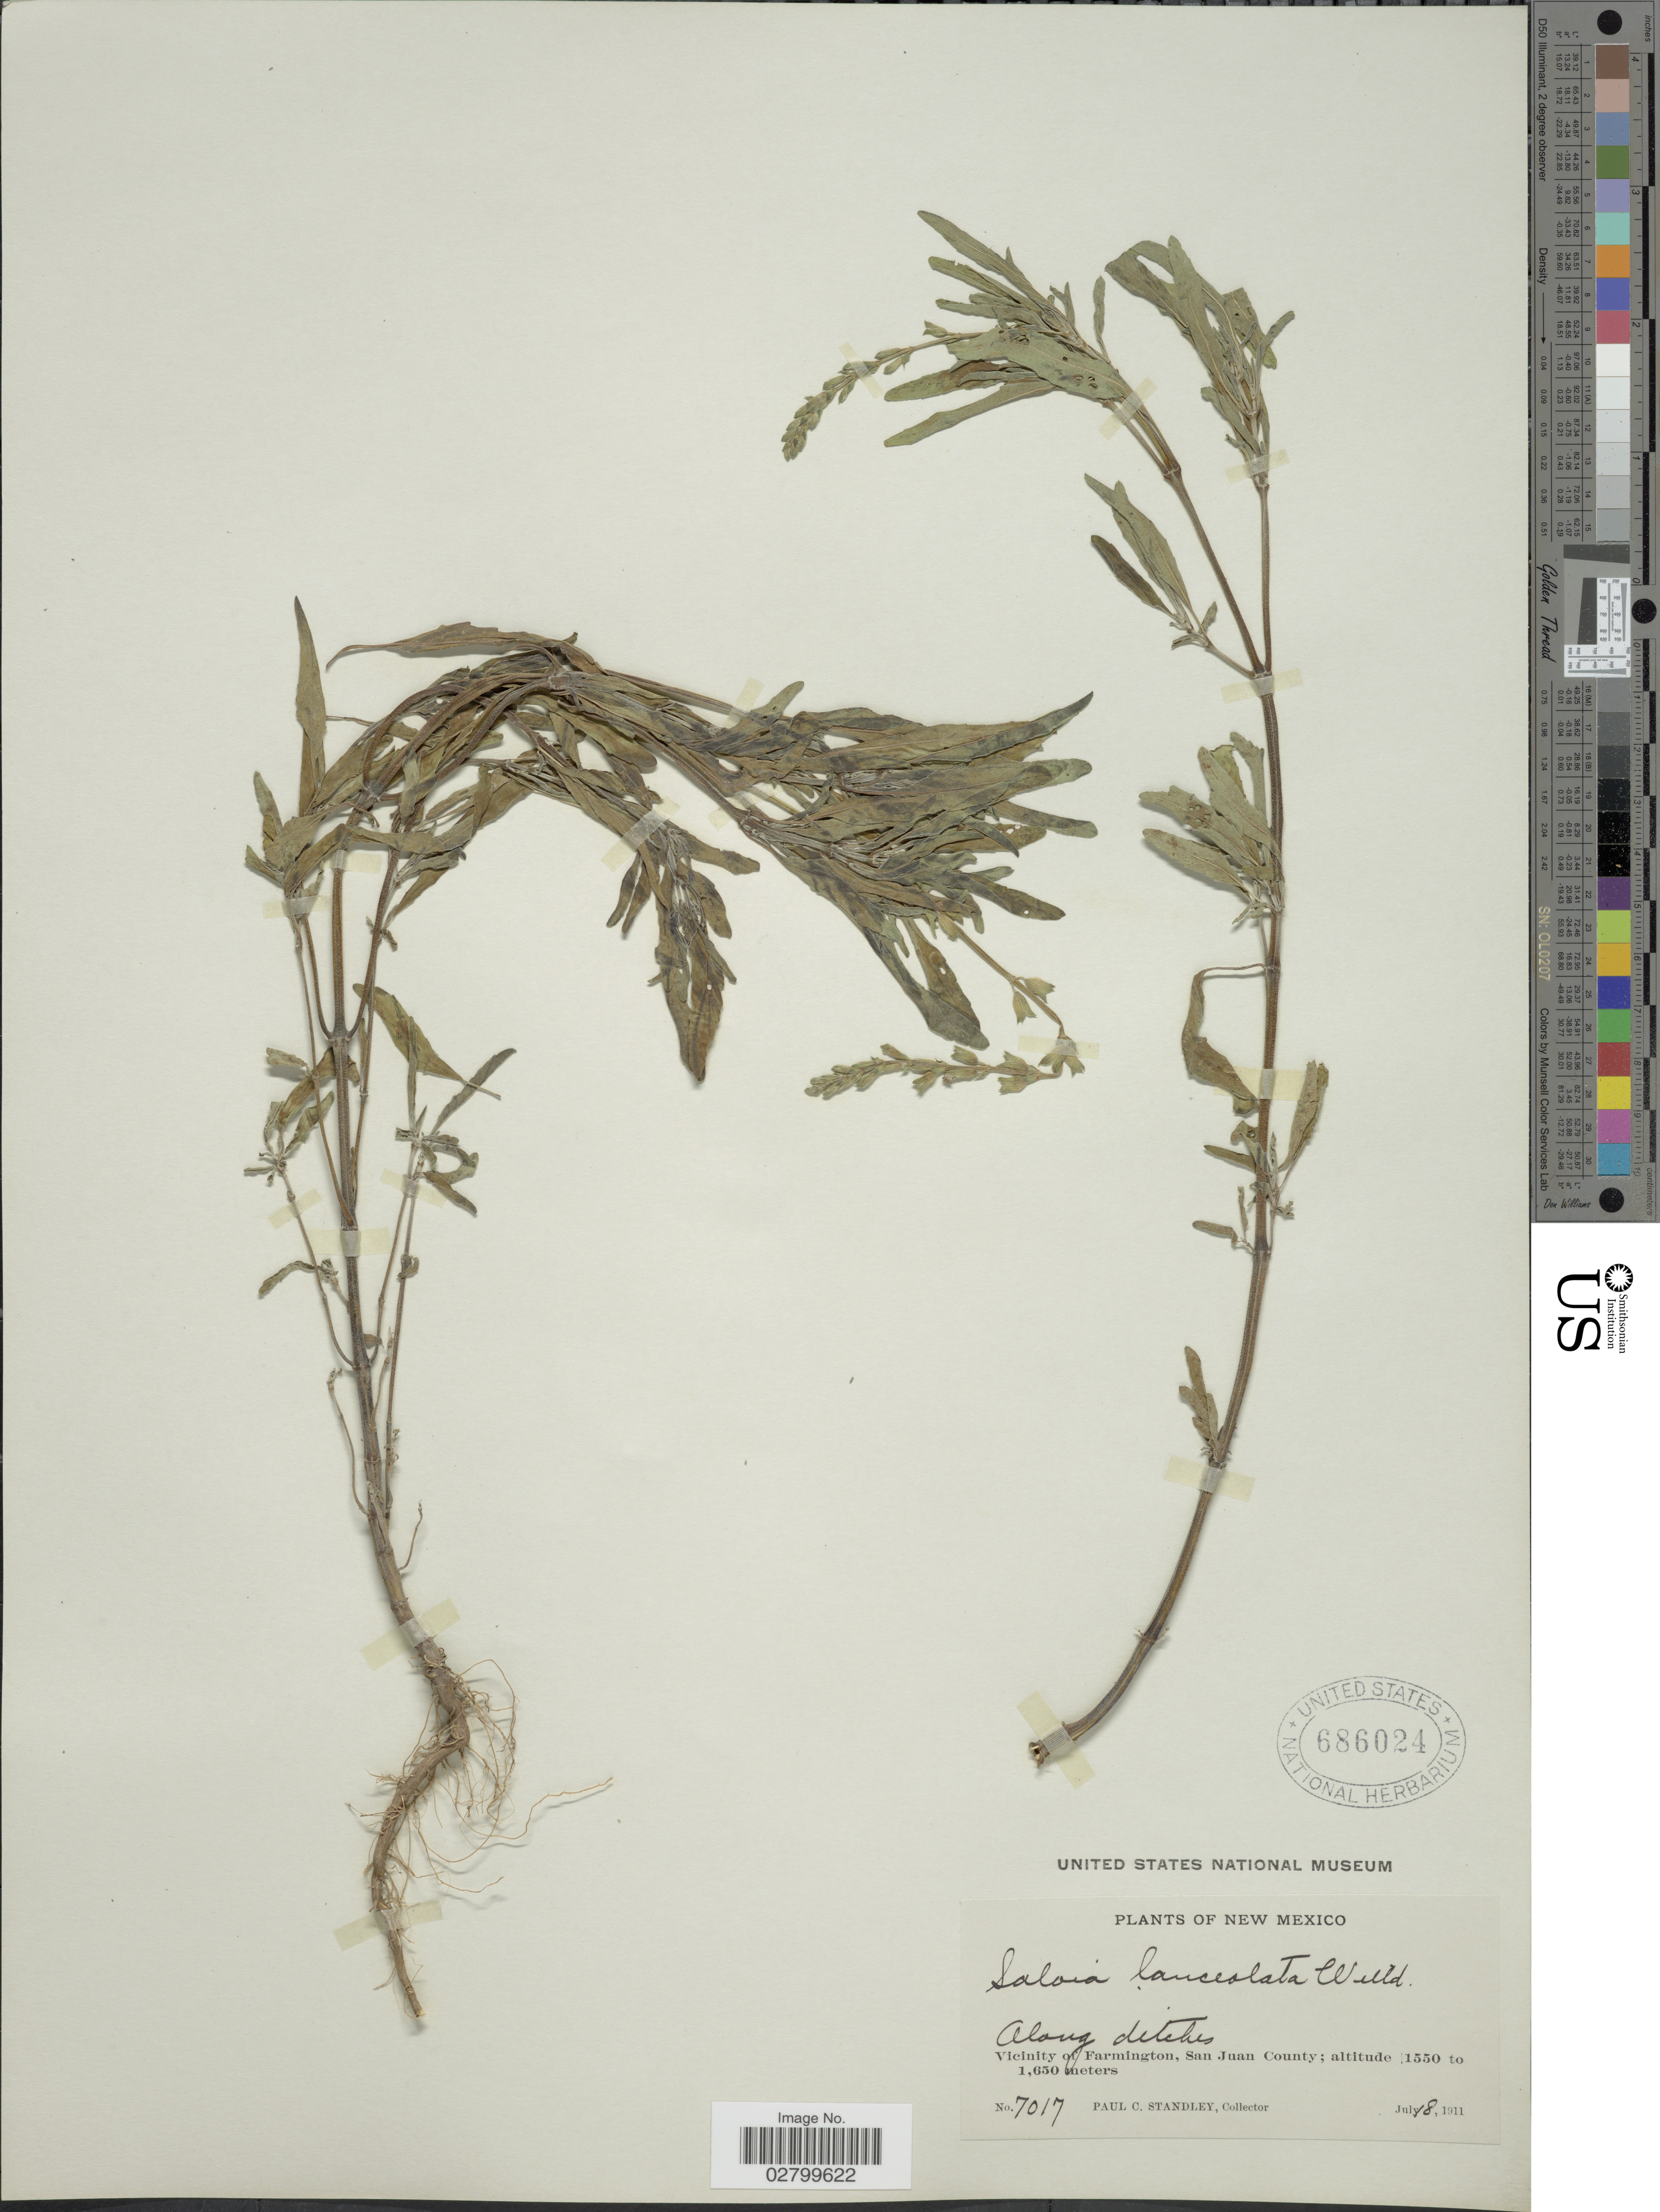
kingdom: Plantae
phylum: Tracheophyta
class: Magnoliopsida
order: Lamiales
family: Lamiaceae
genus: Salvia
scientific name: Salvia lanceolata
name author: Brouss.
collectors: P. C. Standley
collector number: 7017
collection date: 1911-07-18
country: United States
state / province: New Mexico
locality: Along ditches. Vicinity of Farmington, San Juan County.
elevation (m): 1550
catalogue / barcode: US 686024